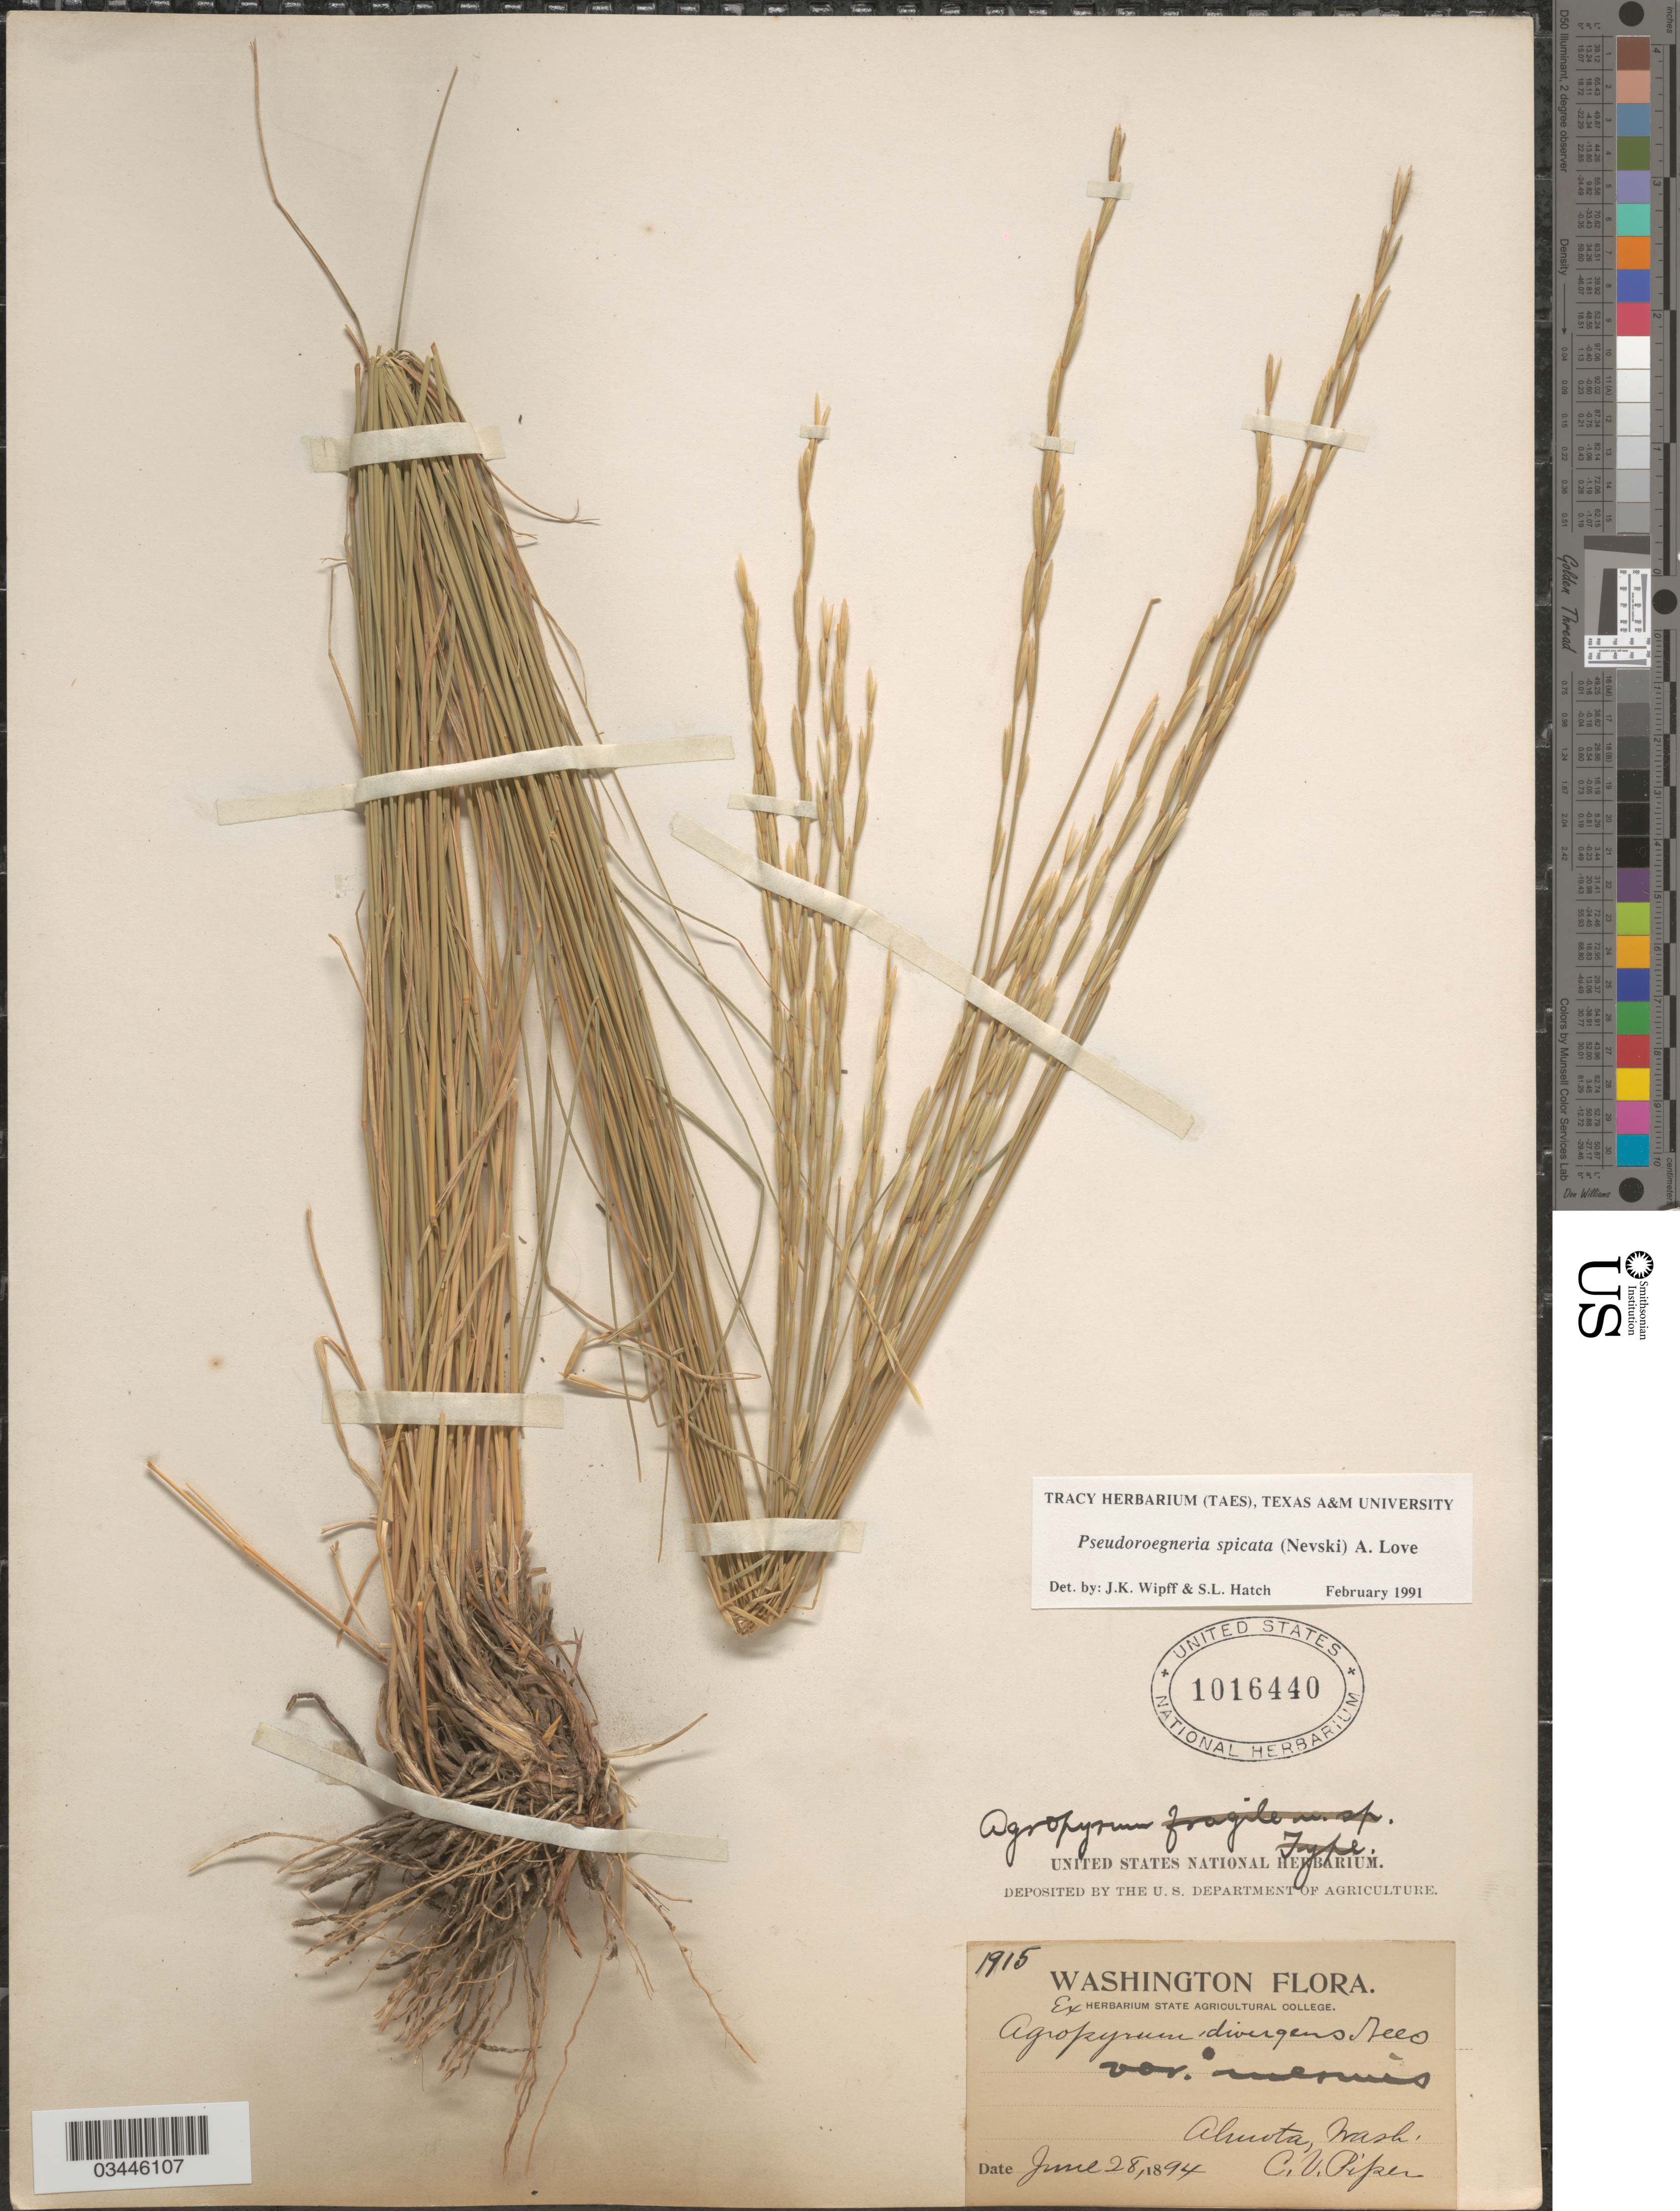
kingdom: Plantae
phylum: Tracheophyta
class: Liliopsida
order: Poales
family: Poaceae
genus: Pseudoroegneria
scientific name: Pseudoroegneria spicata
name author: (Pursh) Á. Löve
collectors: C. V. Piper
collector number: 1915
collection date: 1894-06-28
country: United States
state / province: Washington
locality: Ahnota.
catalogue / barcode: US 1016440